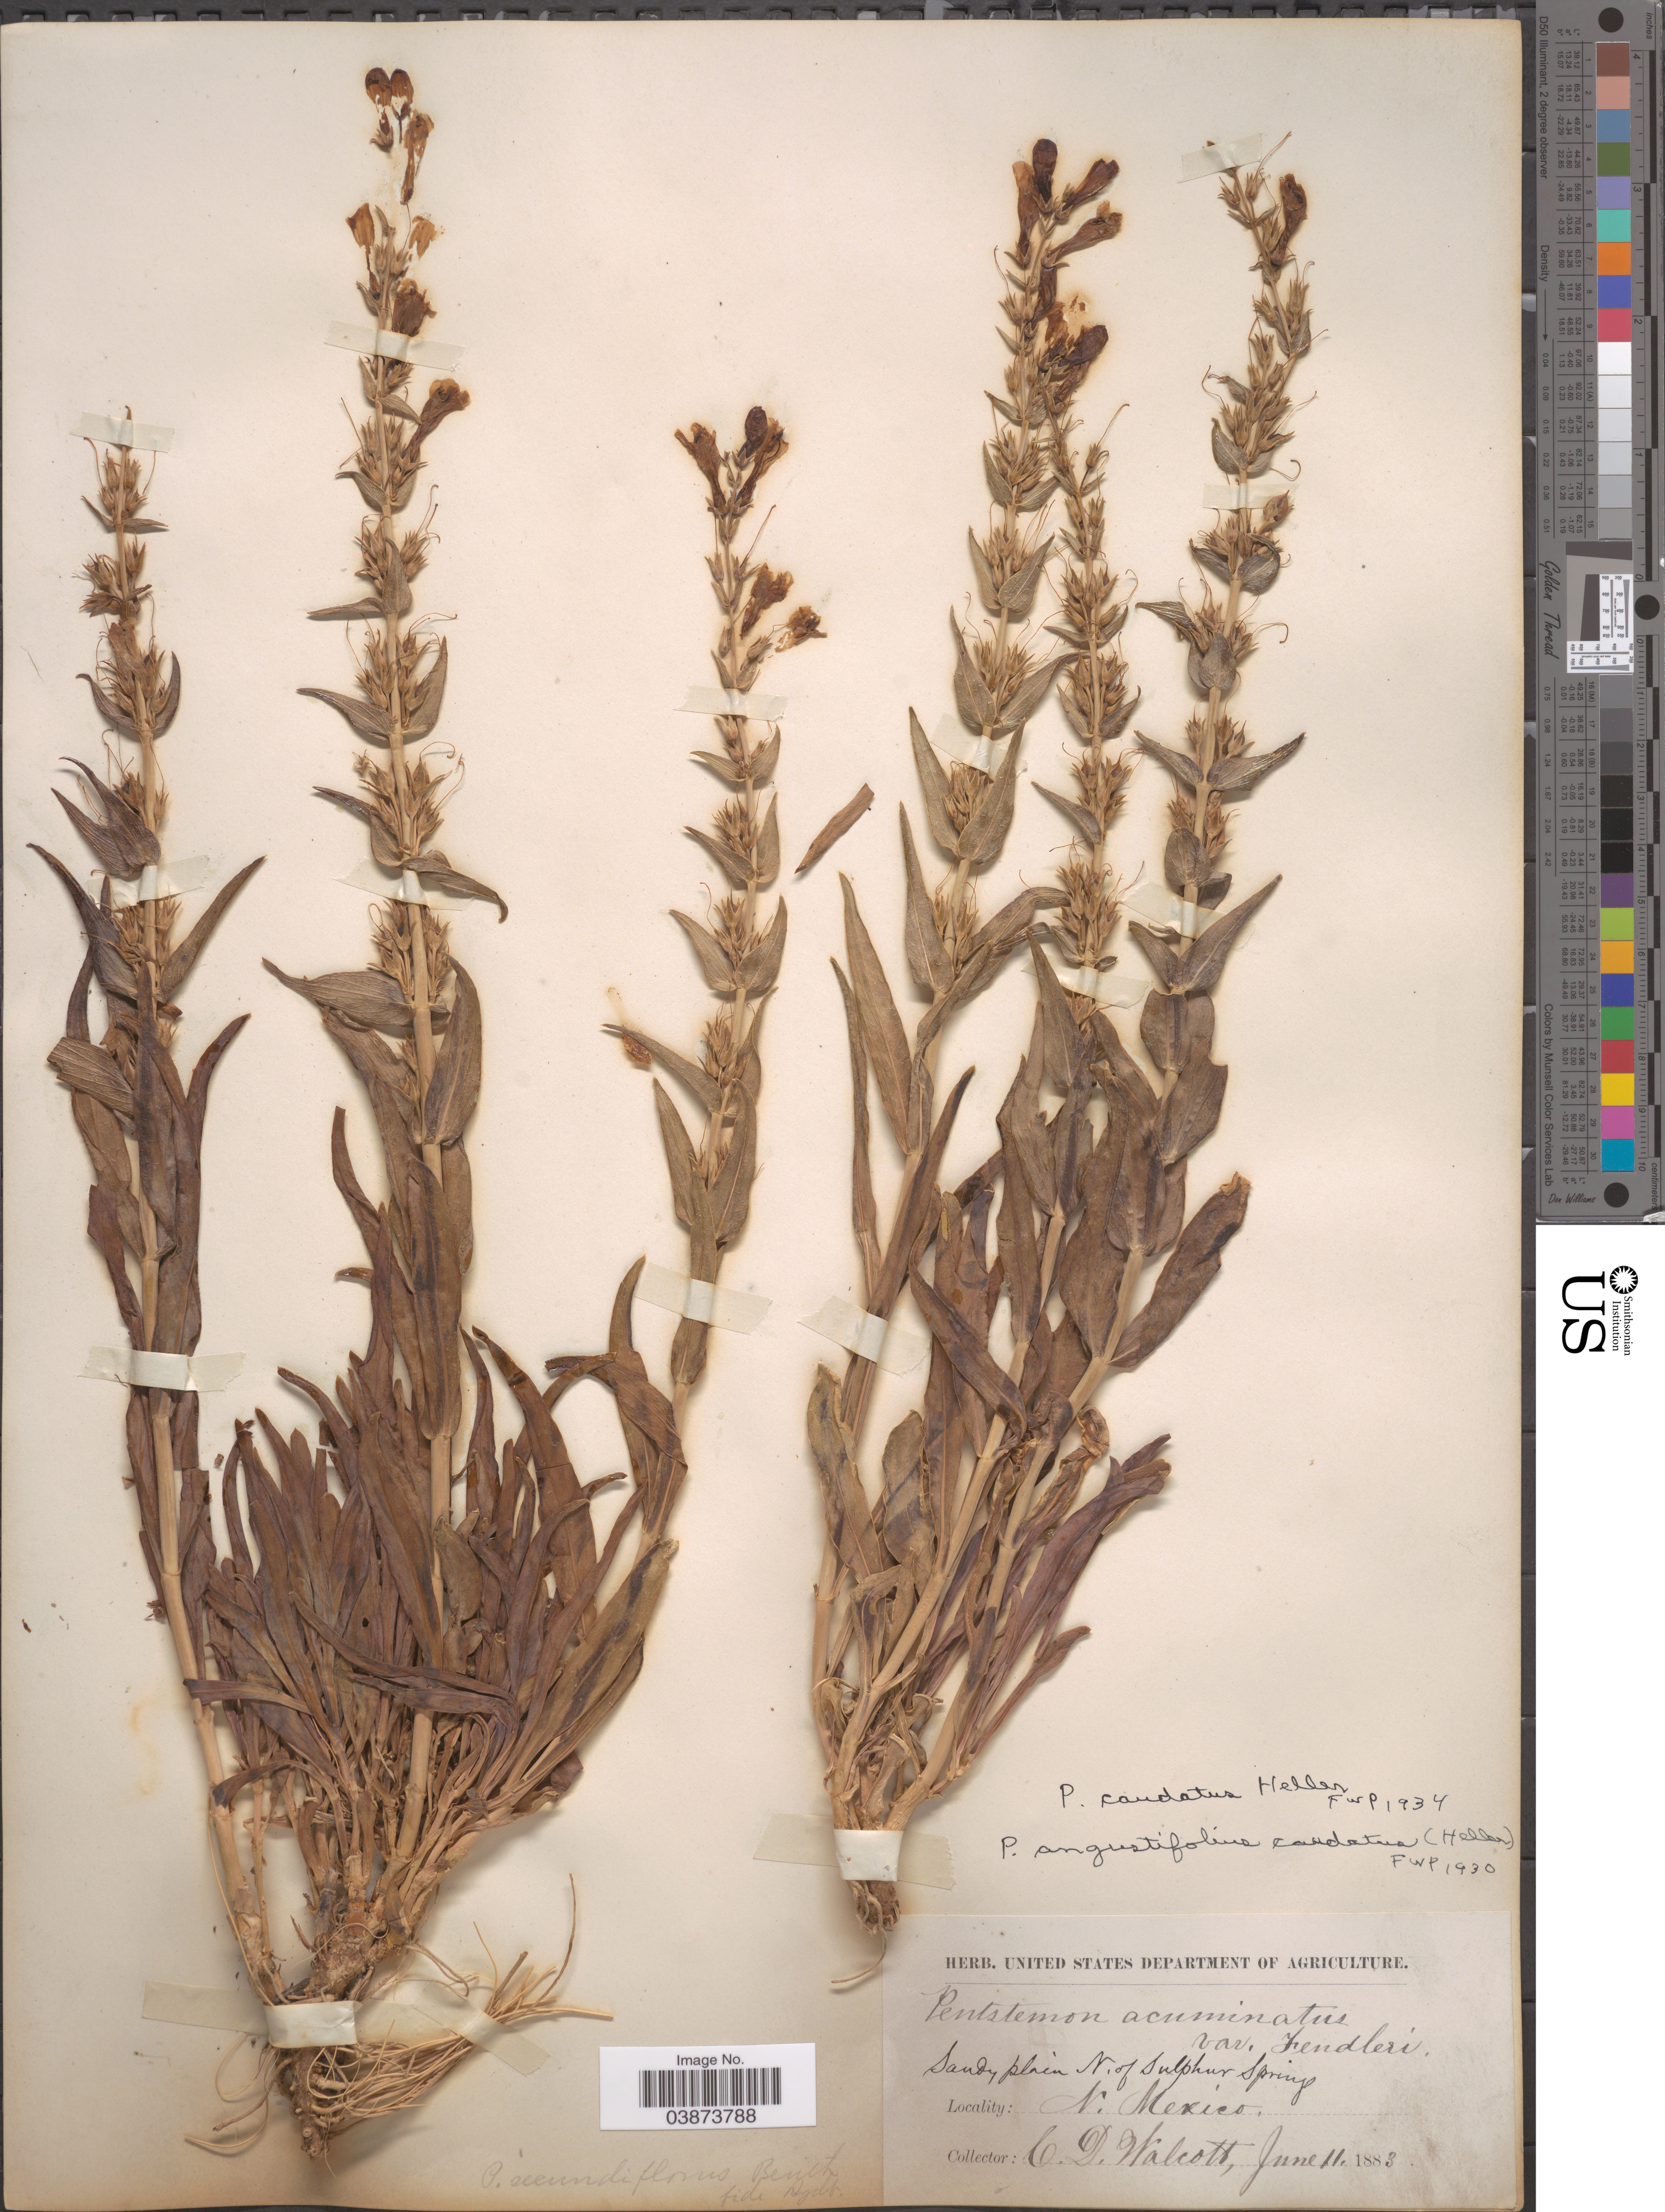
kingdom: Plantae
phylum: Tracheophyta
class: Magnoliopsida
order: Lamiales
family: Plantaginaceae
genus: Penstemon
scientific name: Penstemon caudatus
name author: A. Heller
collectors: C. Walcott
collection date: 1883-06-11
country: United States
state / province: New Mexico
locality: Sandy Plain N. of Sulphur Springs.